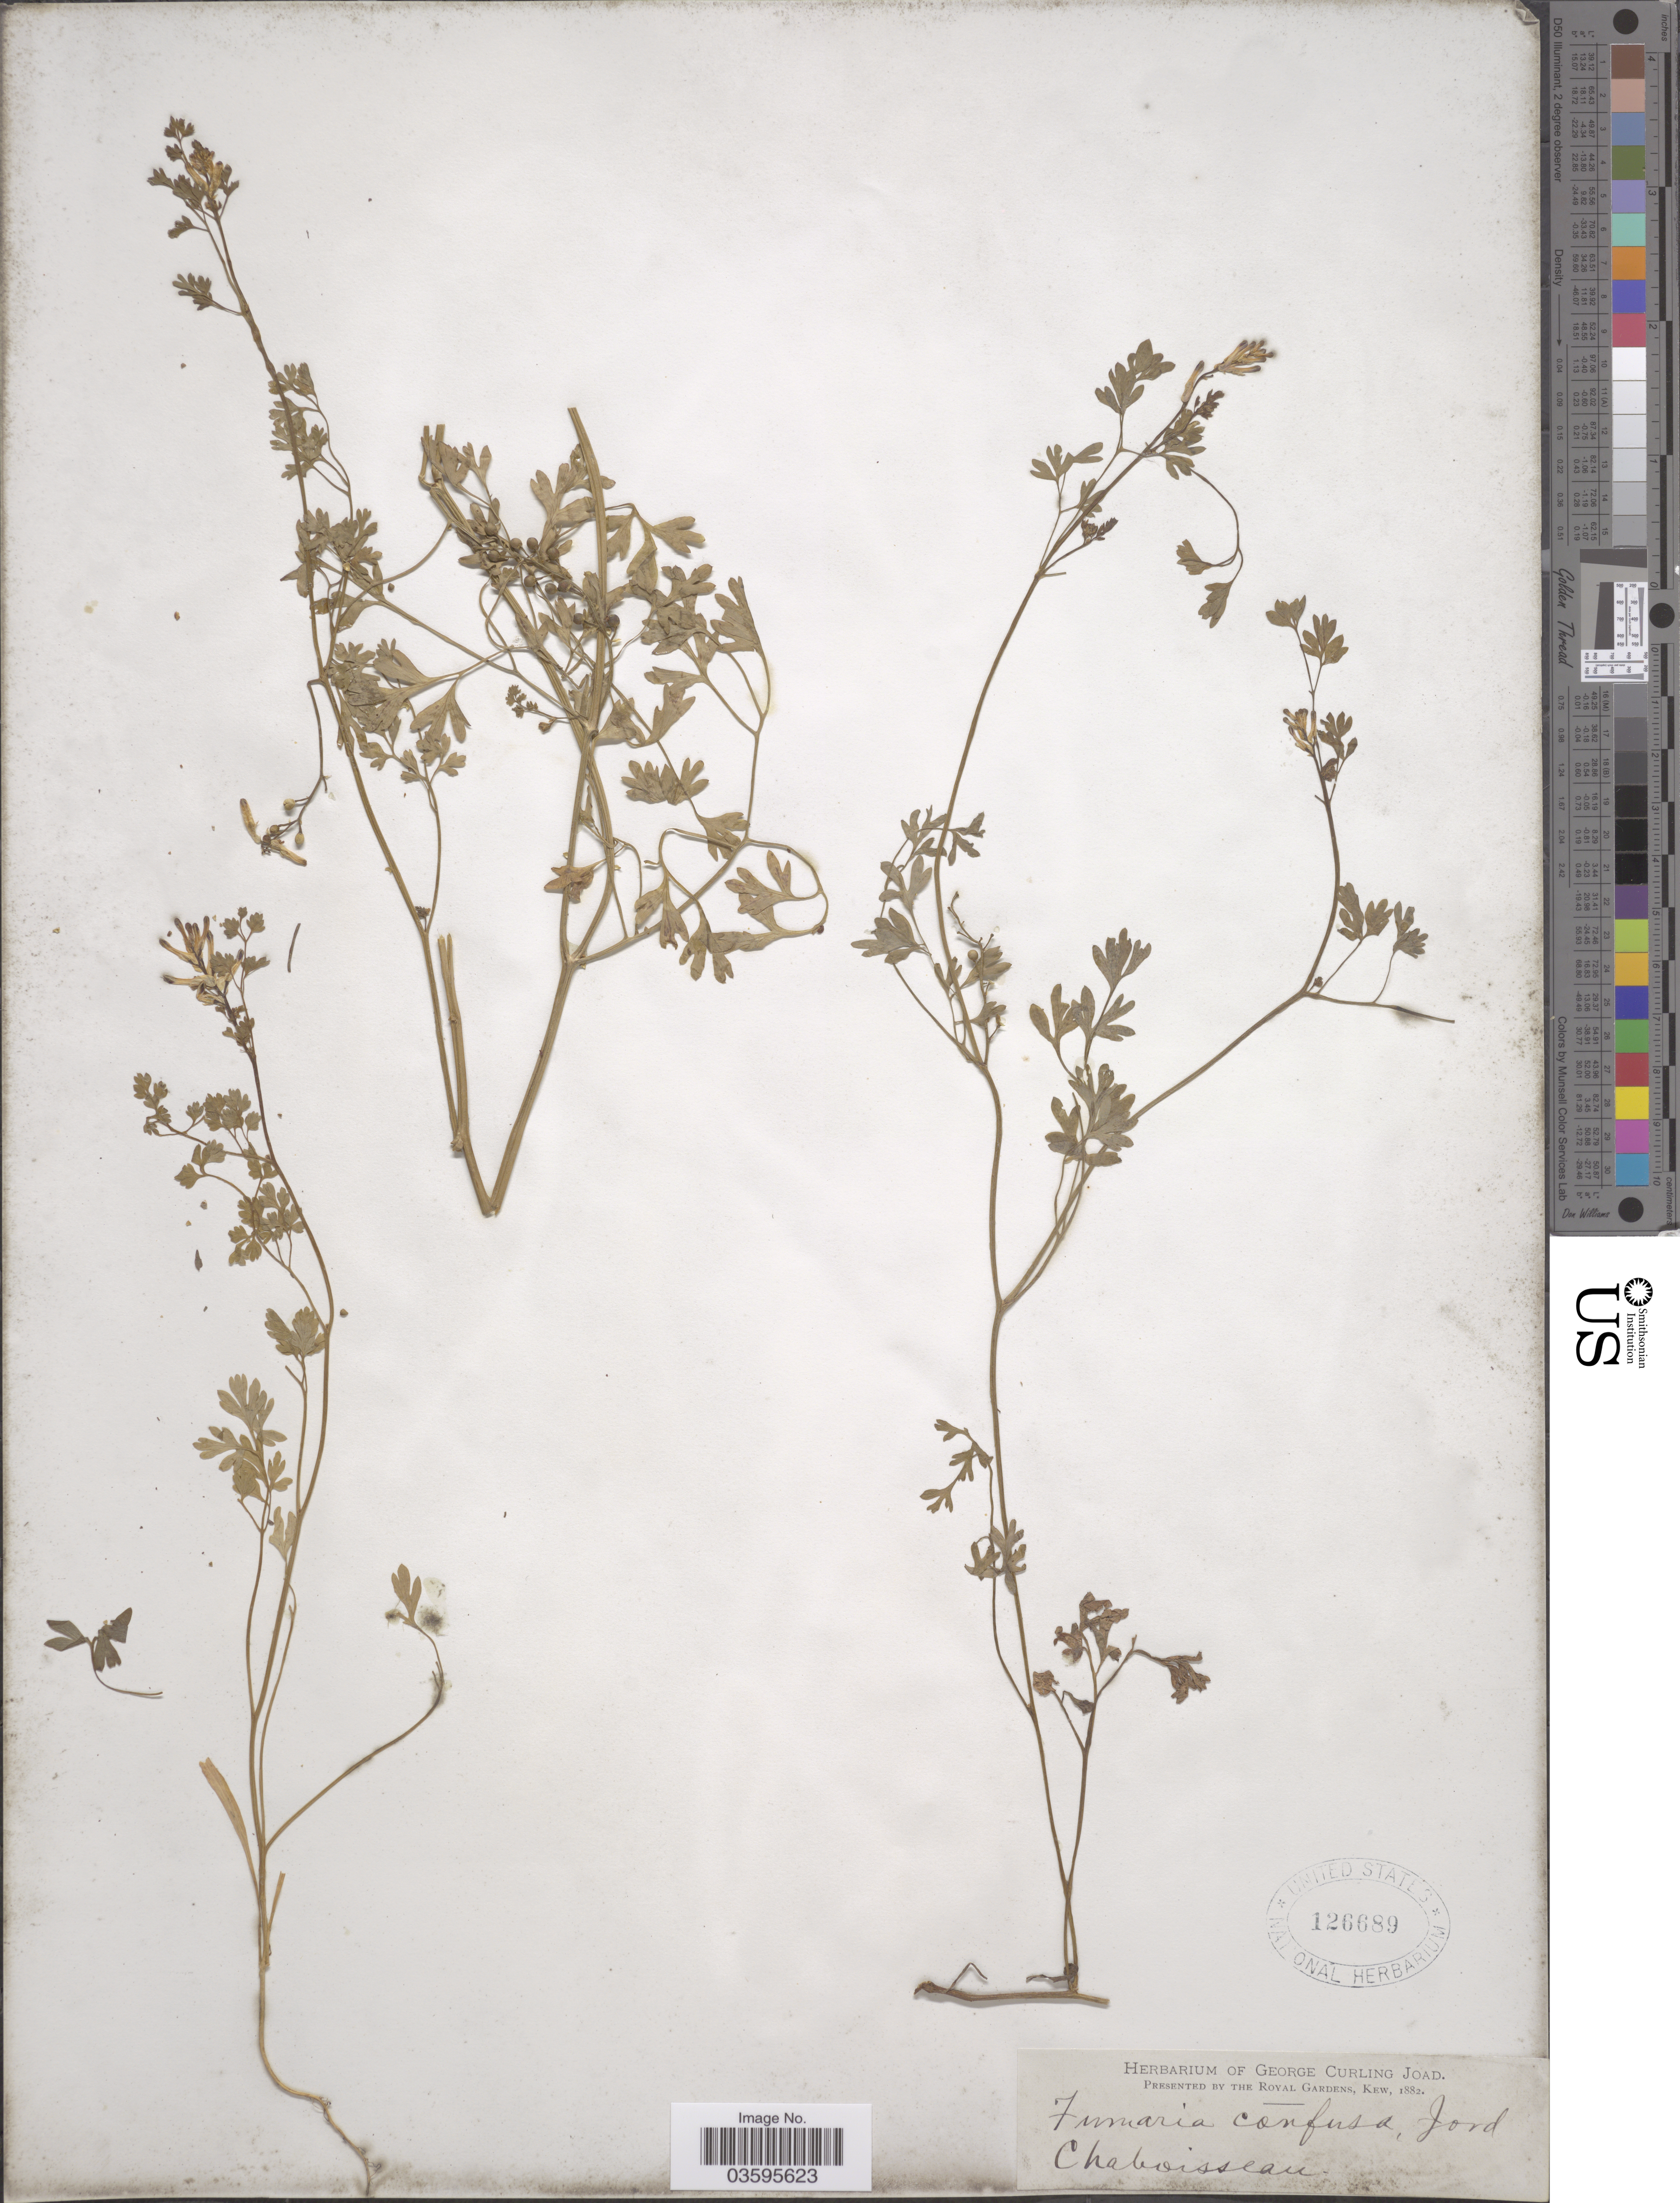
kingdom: Plantae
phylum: Tracheophyta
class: Magnoliopsida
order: Ranunculales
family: Papaveraceae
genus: Fumaria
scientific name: Fumaria confusa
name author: Jord.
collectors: Chaboisseau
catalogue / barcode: US 126689